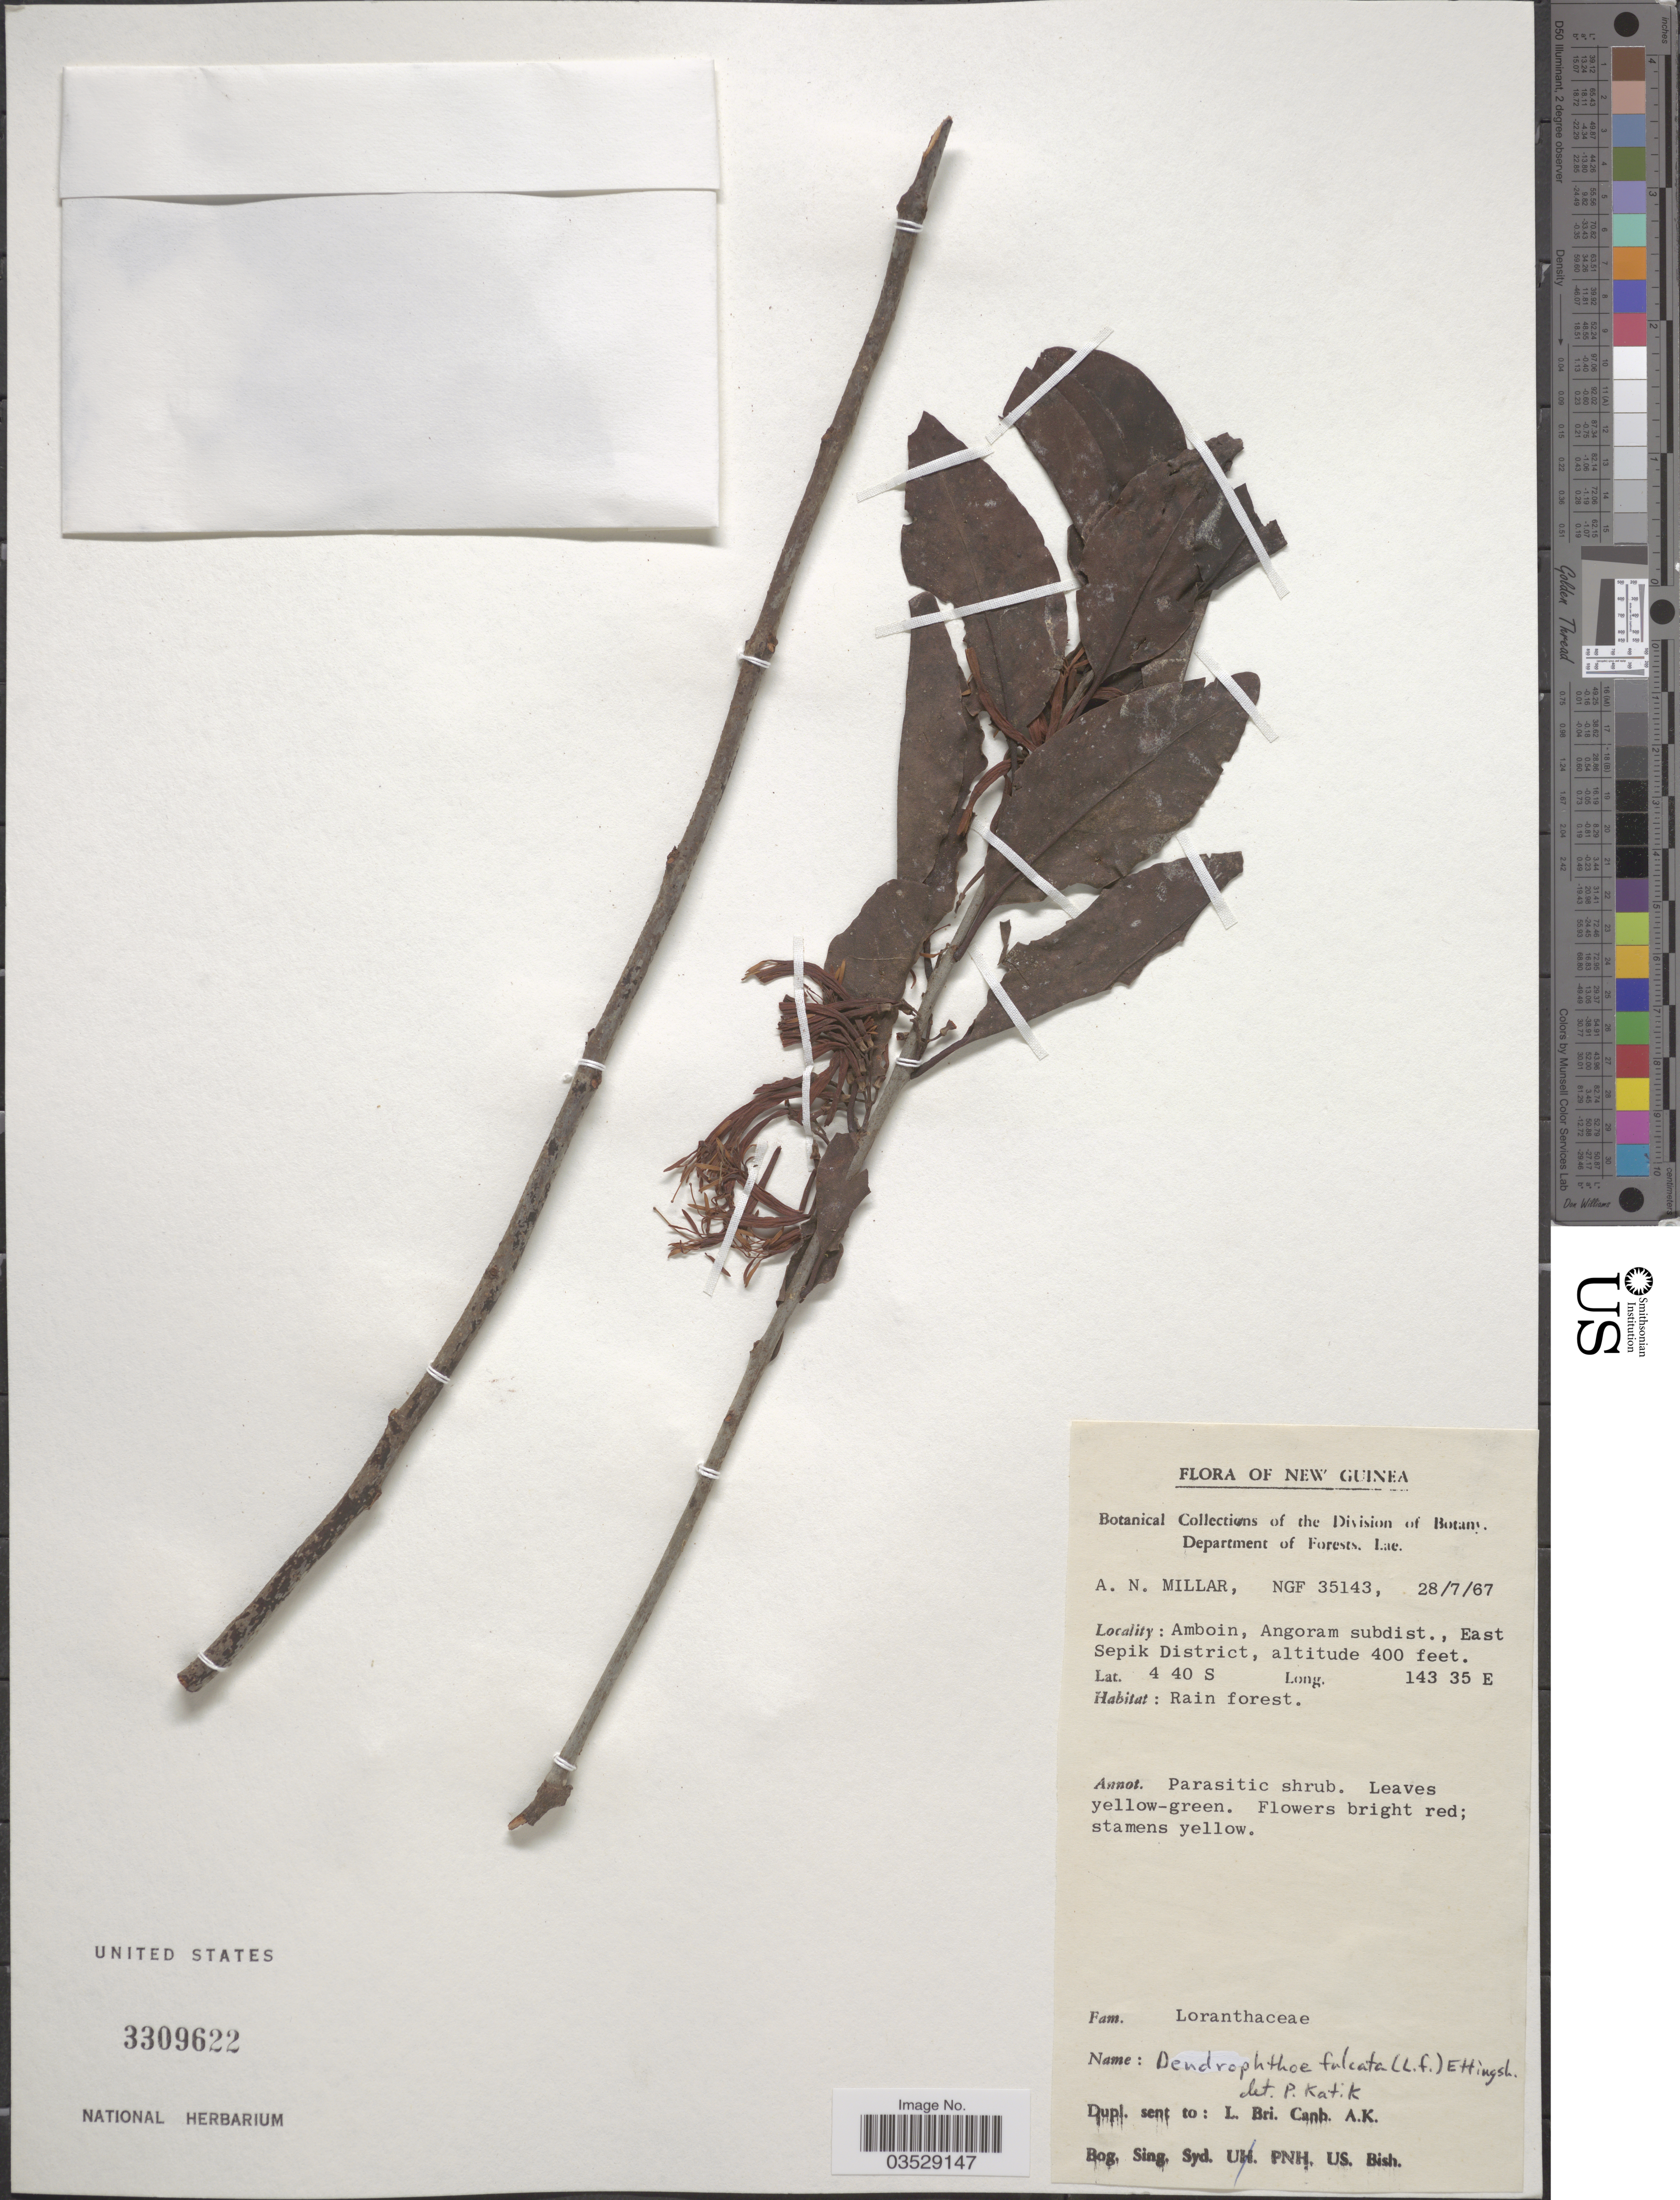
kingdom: Plantae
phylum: Tracheophyta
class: Magnoliopsida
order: Santalales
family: Loranthaceae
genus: Dendrophthoe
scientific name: Dendrophthoe falcata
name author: (L. f.) Ettingsh.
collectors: A. Millar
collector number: NGF 35143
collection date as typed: Transcribed d/m/y: 28/7/67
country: Papua New Guinea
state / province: East Sepik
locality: New Guinea. Amboin, Angoram subdist., East Sepik District.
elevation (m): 122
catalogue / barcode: US 3309622